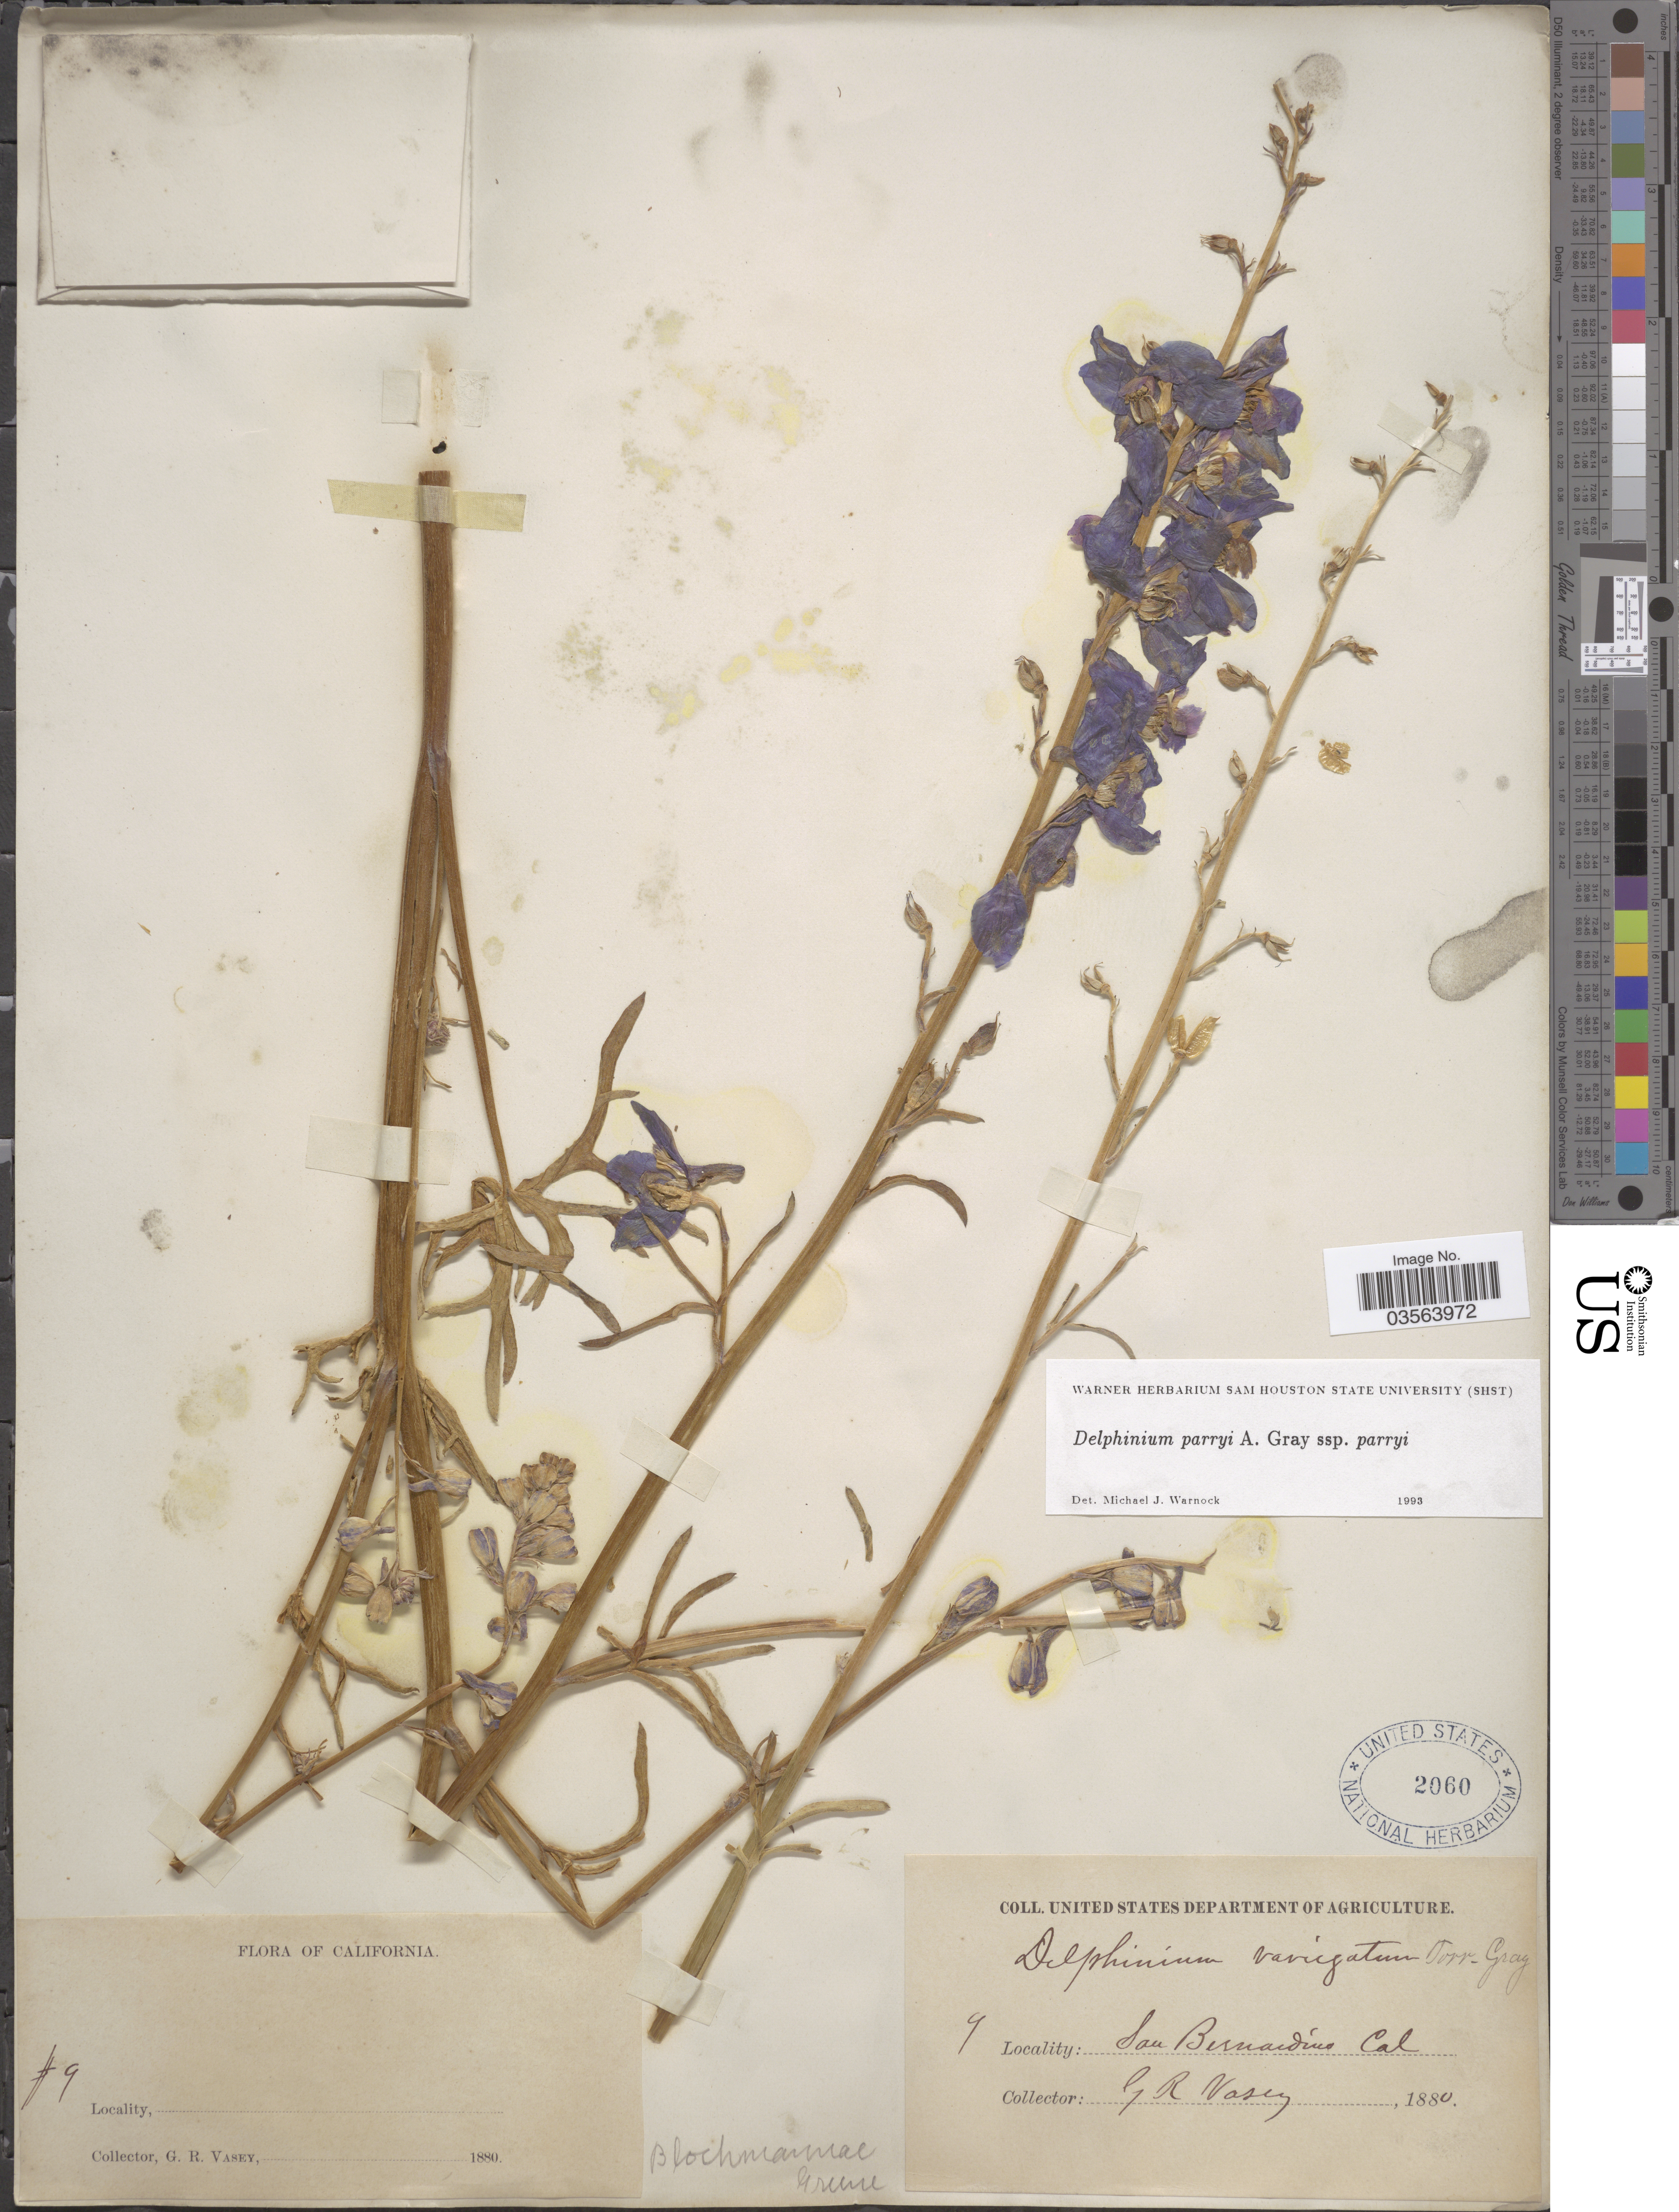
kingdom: Plantae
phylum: Tracheophyta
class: Magnoliopsida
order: Ranunculales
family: Ranunculaceae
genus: Delphinium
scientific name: Delphinium parryi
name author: A. Gray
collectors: G. R. Vasey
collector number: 9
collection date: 1880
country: United States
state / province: California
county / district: San Bernardino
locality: San Bernardino.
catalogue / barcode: US 2060